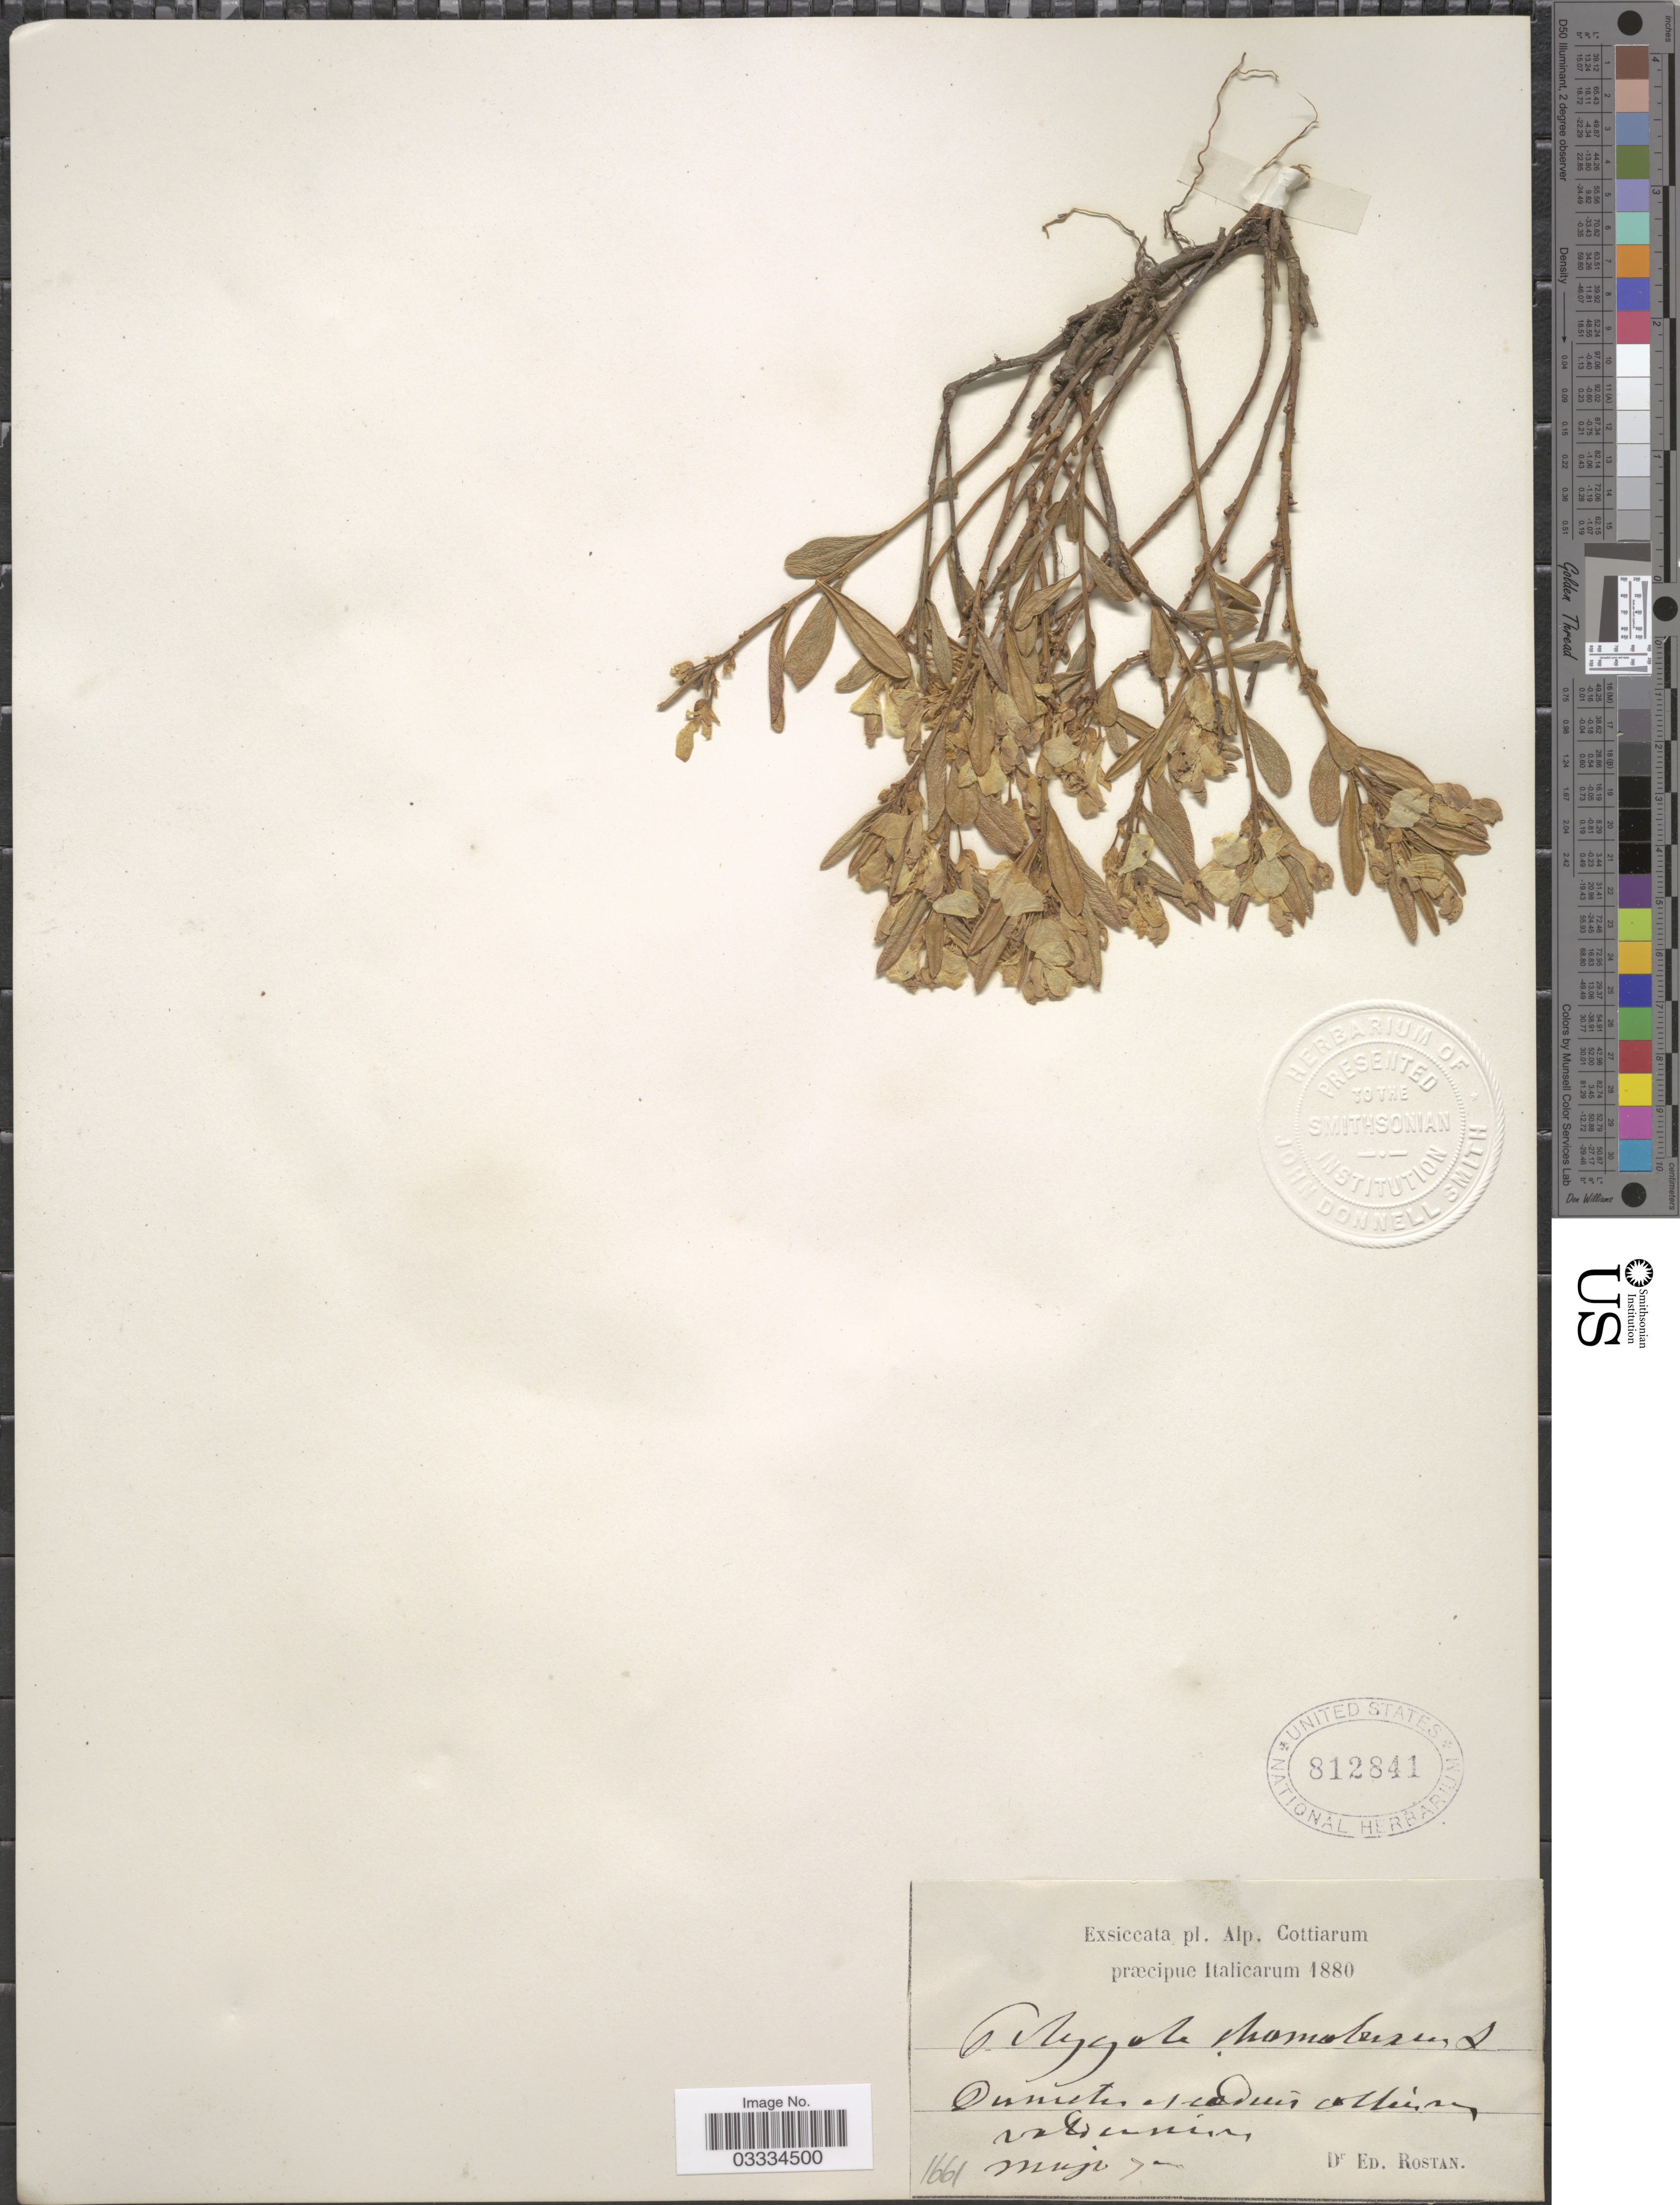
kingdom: Plantae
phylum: Tracheophyta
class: Magnoliopsida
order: Fabales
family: Polygalaceae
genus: Polygaloides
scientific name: Polygaloides chamaebuxus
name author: (L.) O. Schwarz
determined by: Strong, Mark T., (BOT), Smithsonian Institution - National Museum of Natural History (UNITED STATES)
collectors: E. Rostan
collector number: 1661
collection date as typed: Transcribed d/m/y: /5/70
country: Italy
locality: Alp. Cottiarum præcipue Italicarum. Dumeten ad radun Mun valunin. [interpreted]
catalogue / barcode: US 812841